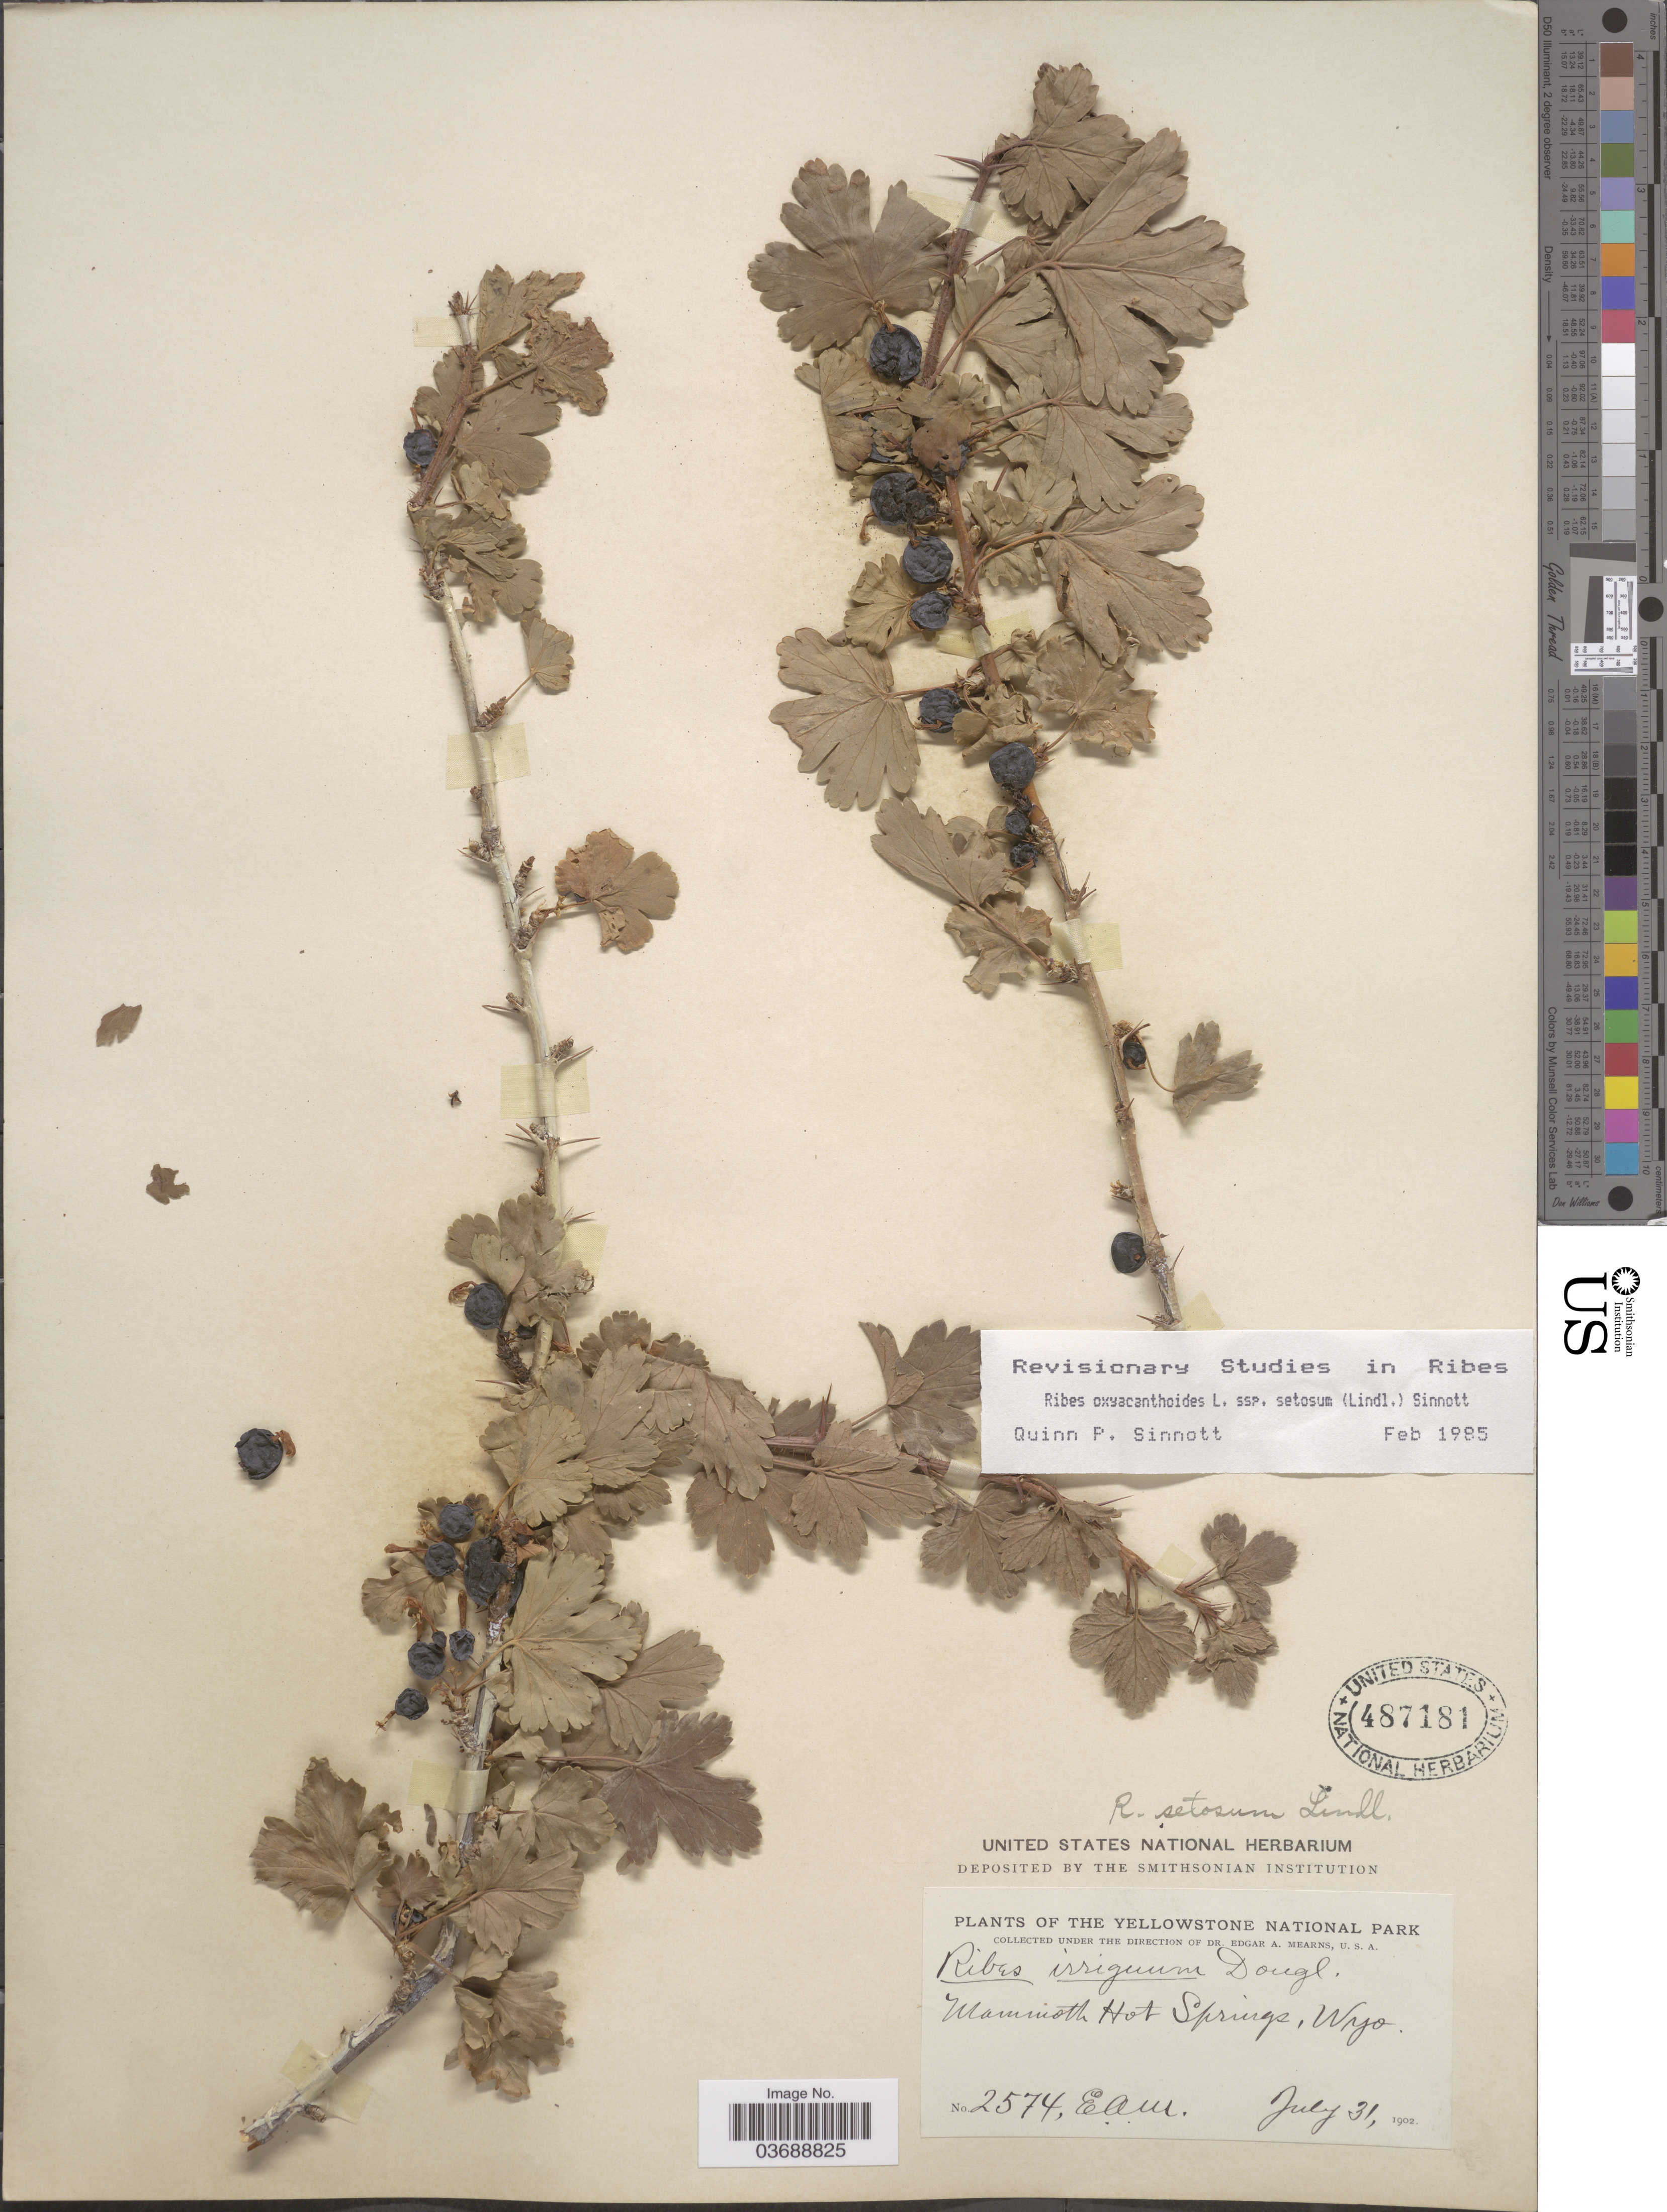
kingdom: Plantae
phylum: Tracheophyta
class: Magnoliopsida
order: Saxifragales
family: Grossulariaceae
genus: Ribes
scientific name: Ribes oxyacanthoides subsp. setosum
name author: (Lindl.) Q.P. Sinnott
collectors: E. A. Mearns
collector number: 2574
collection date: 1902-07-31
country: United States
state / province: Wyoming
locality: The Yellowstone National Park. Mammoth Hot Springs.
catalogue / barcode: US 487181